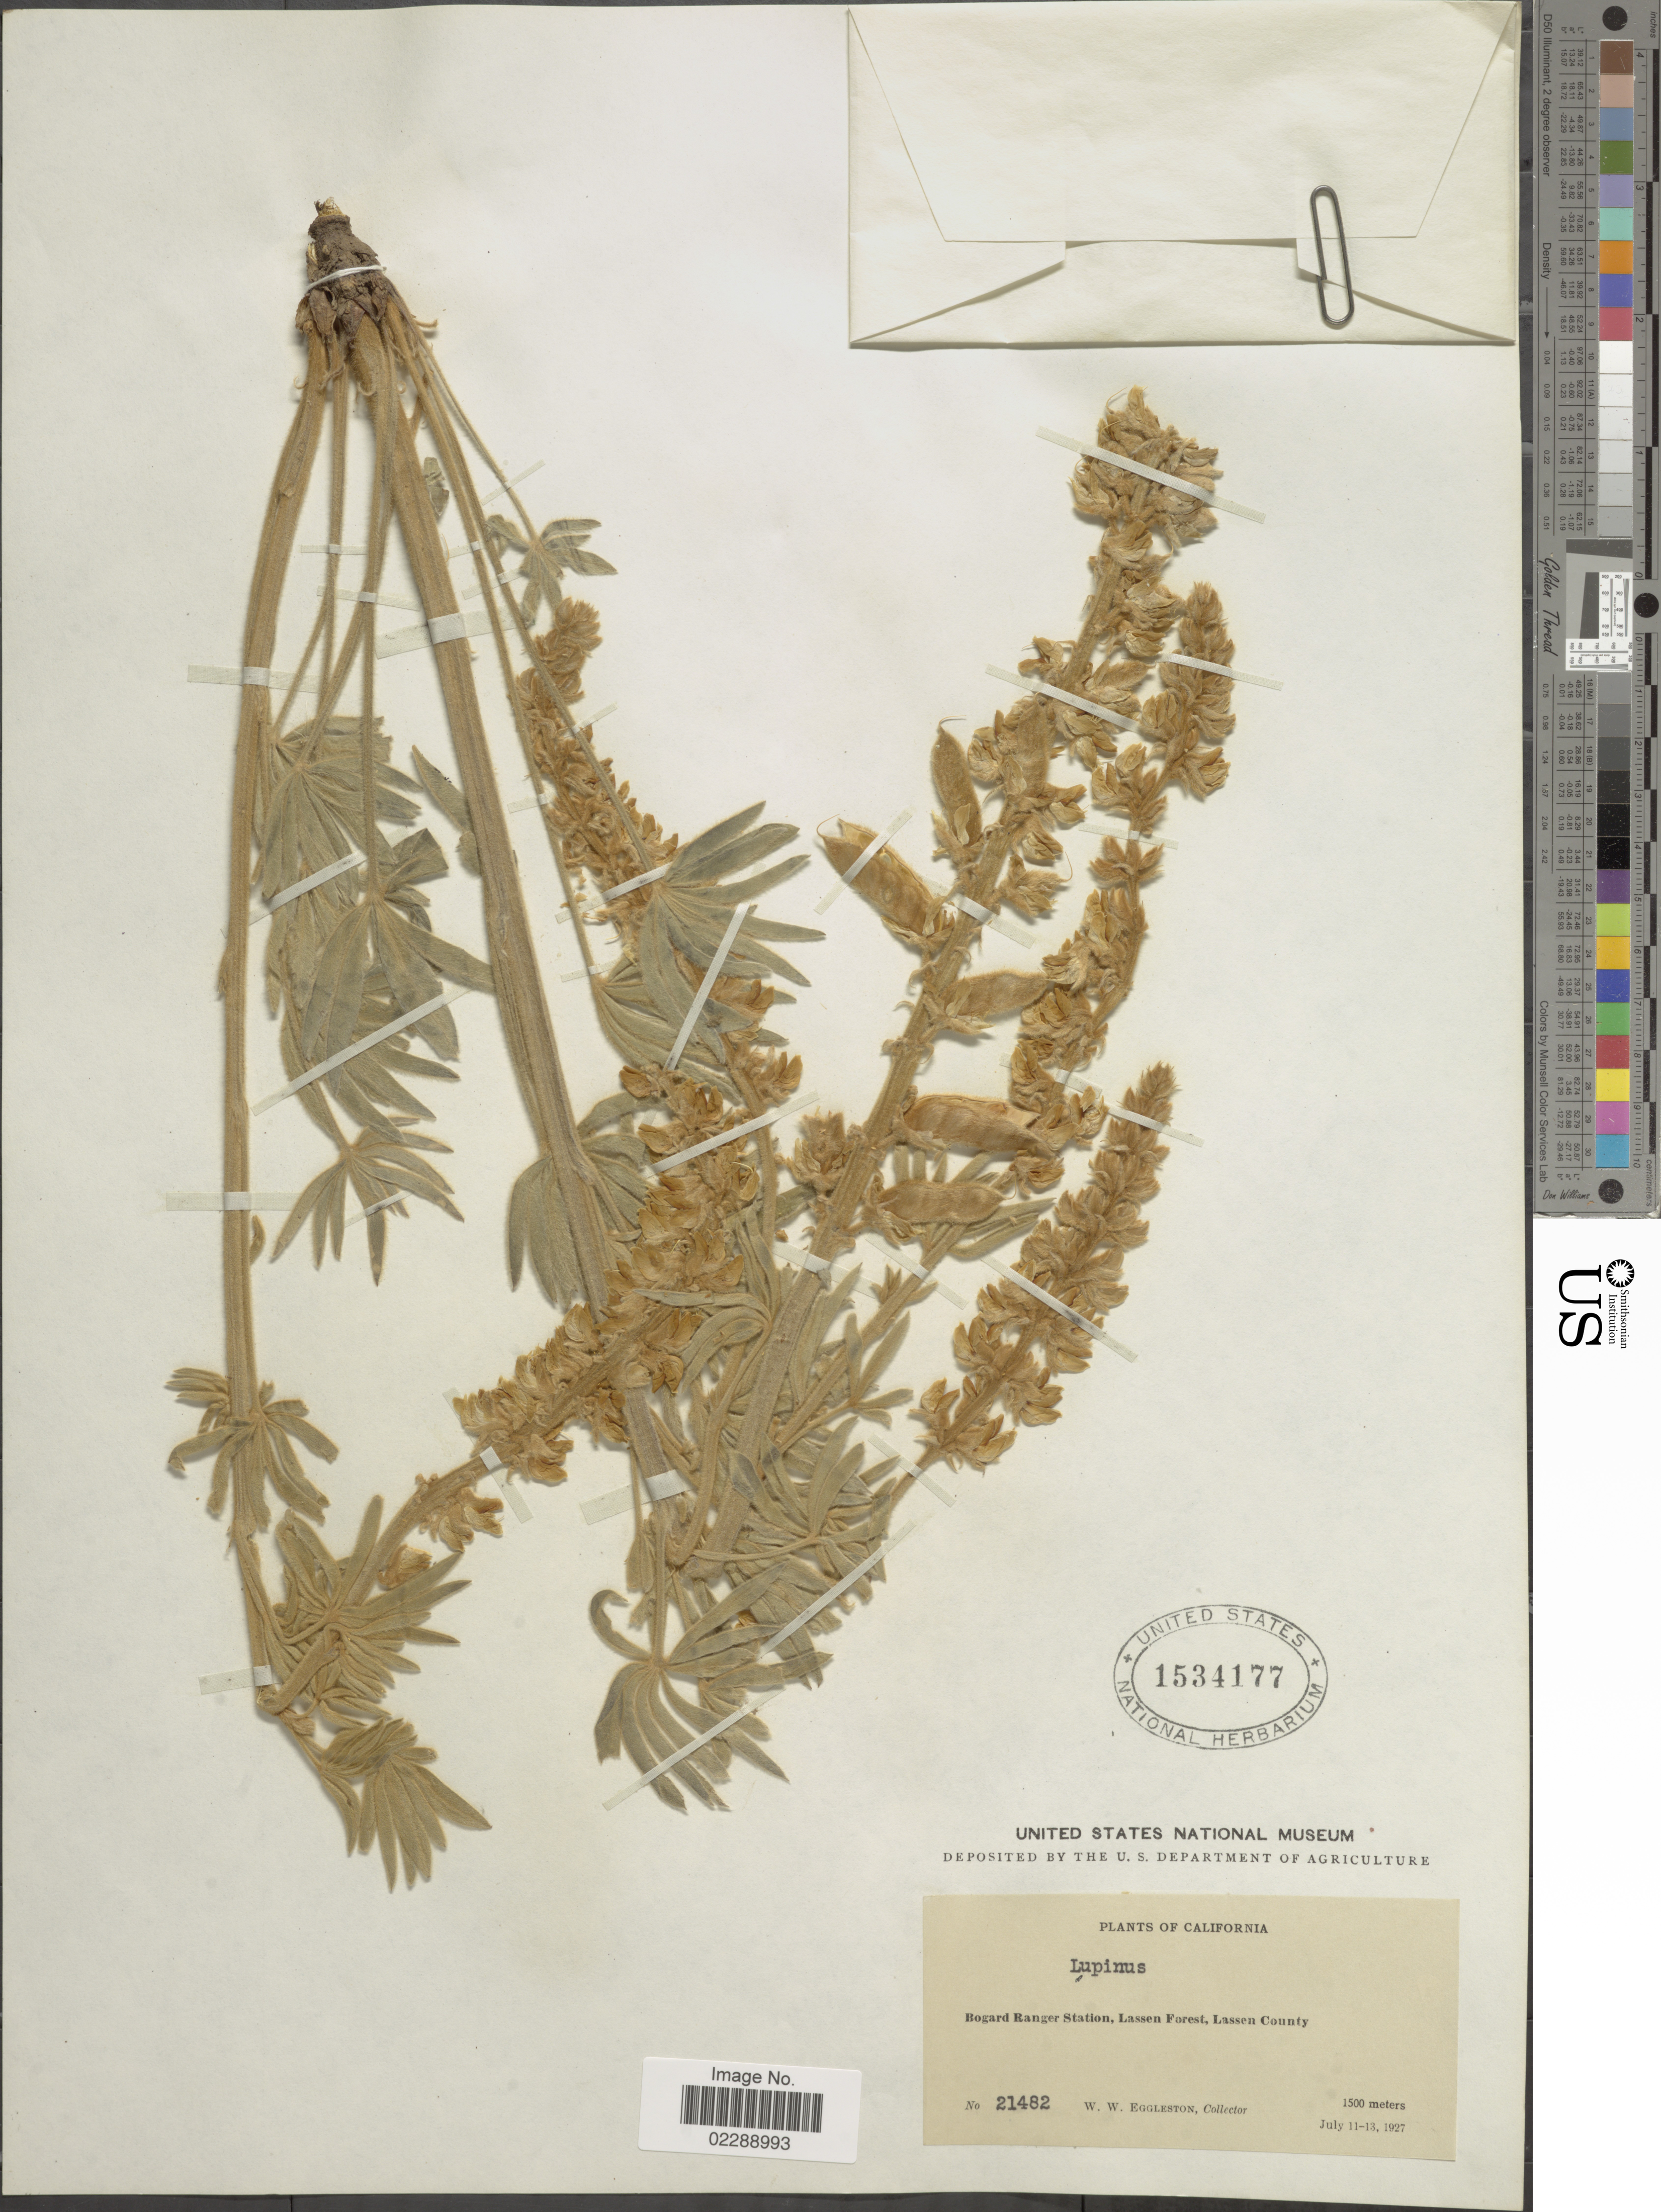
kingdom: Plantae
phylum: Tracheophyta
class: Magnoliopsida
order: Fabales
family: Fabaceae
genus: Lupinus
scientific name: Lupinus sp.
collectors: W. W. Eggleston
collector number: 21482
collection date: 1927-07-11/1927-07-13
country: United States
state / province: California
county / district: Lassen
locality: Bogard Ranger Station, Lassen Forest, Lassen County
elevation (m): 1500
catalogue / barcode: US 1534177